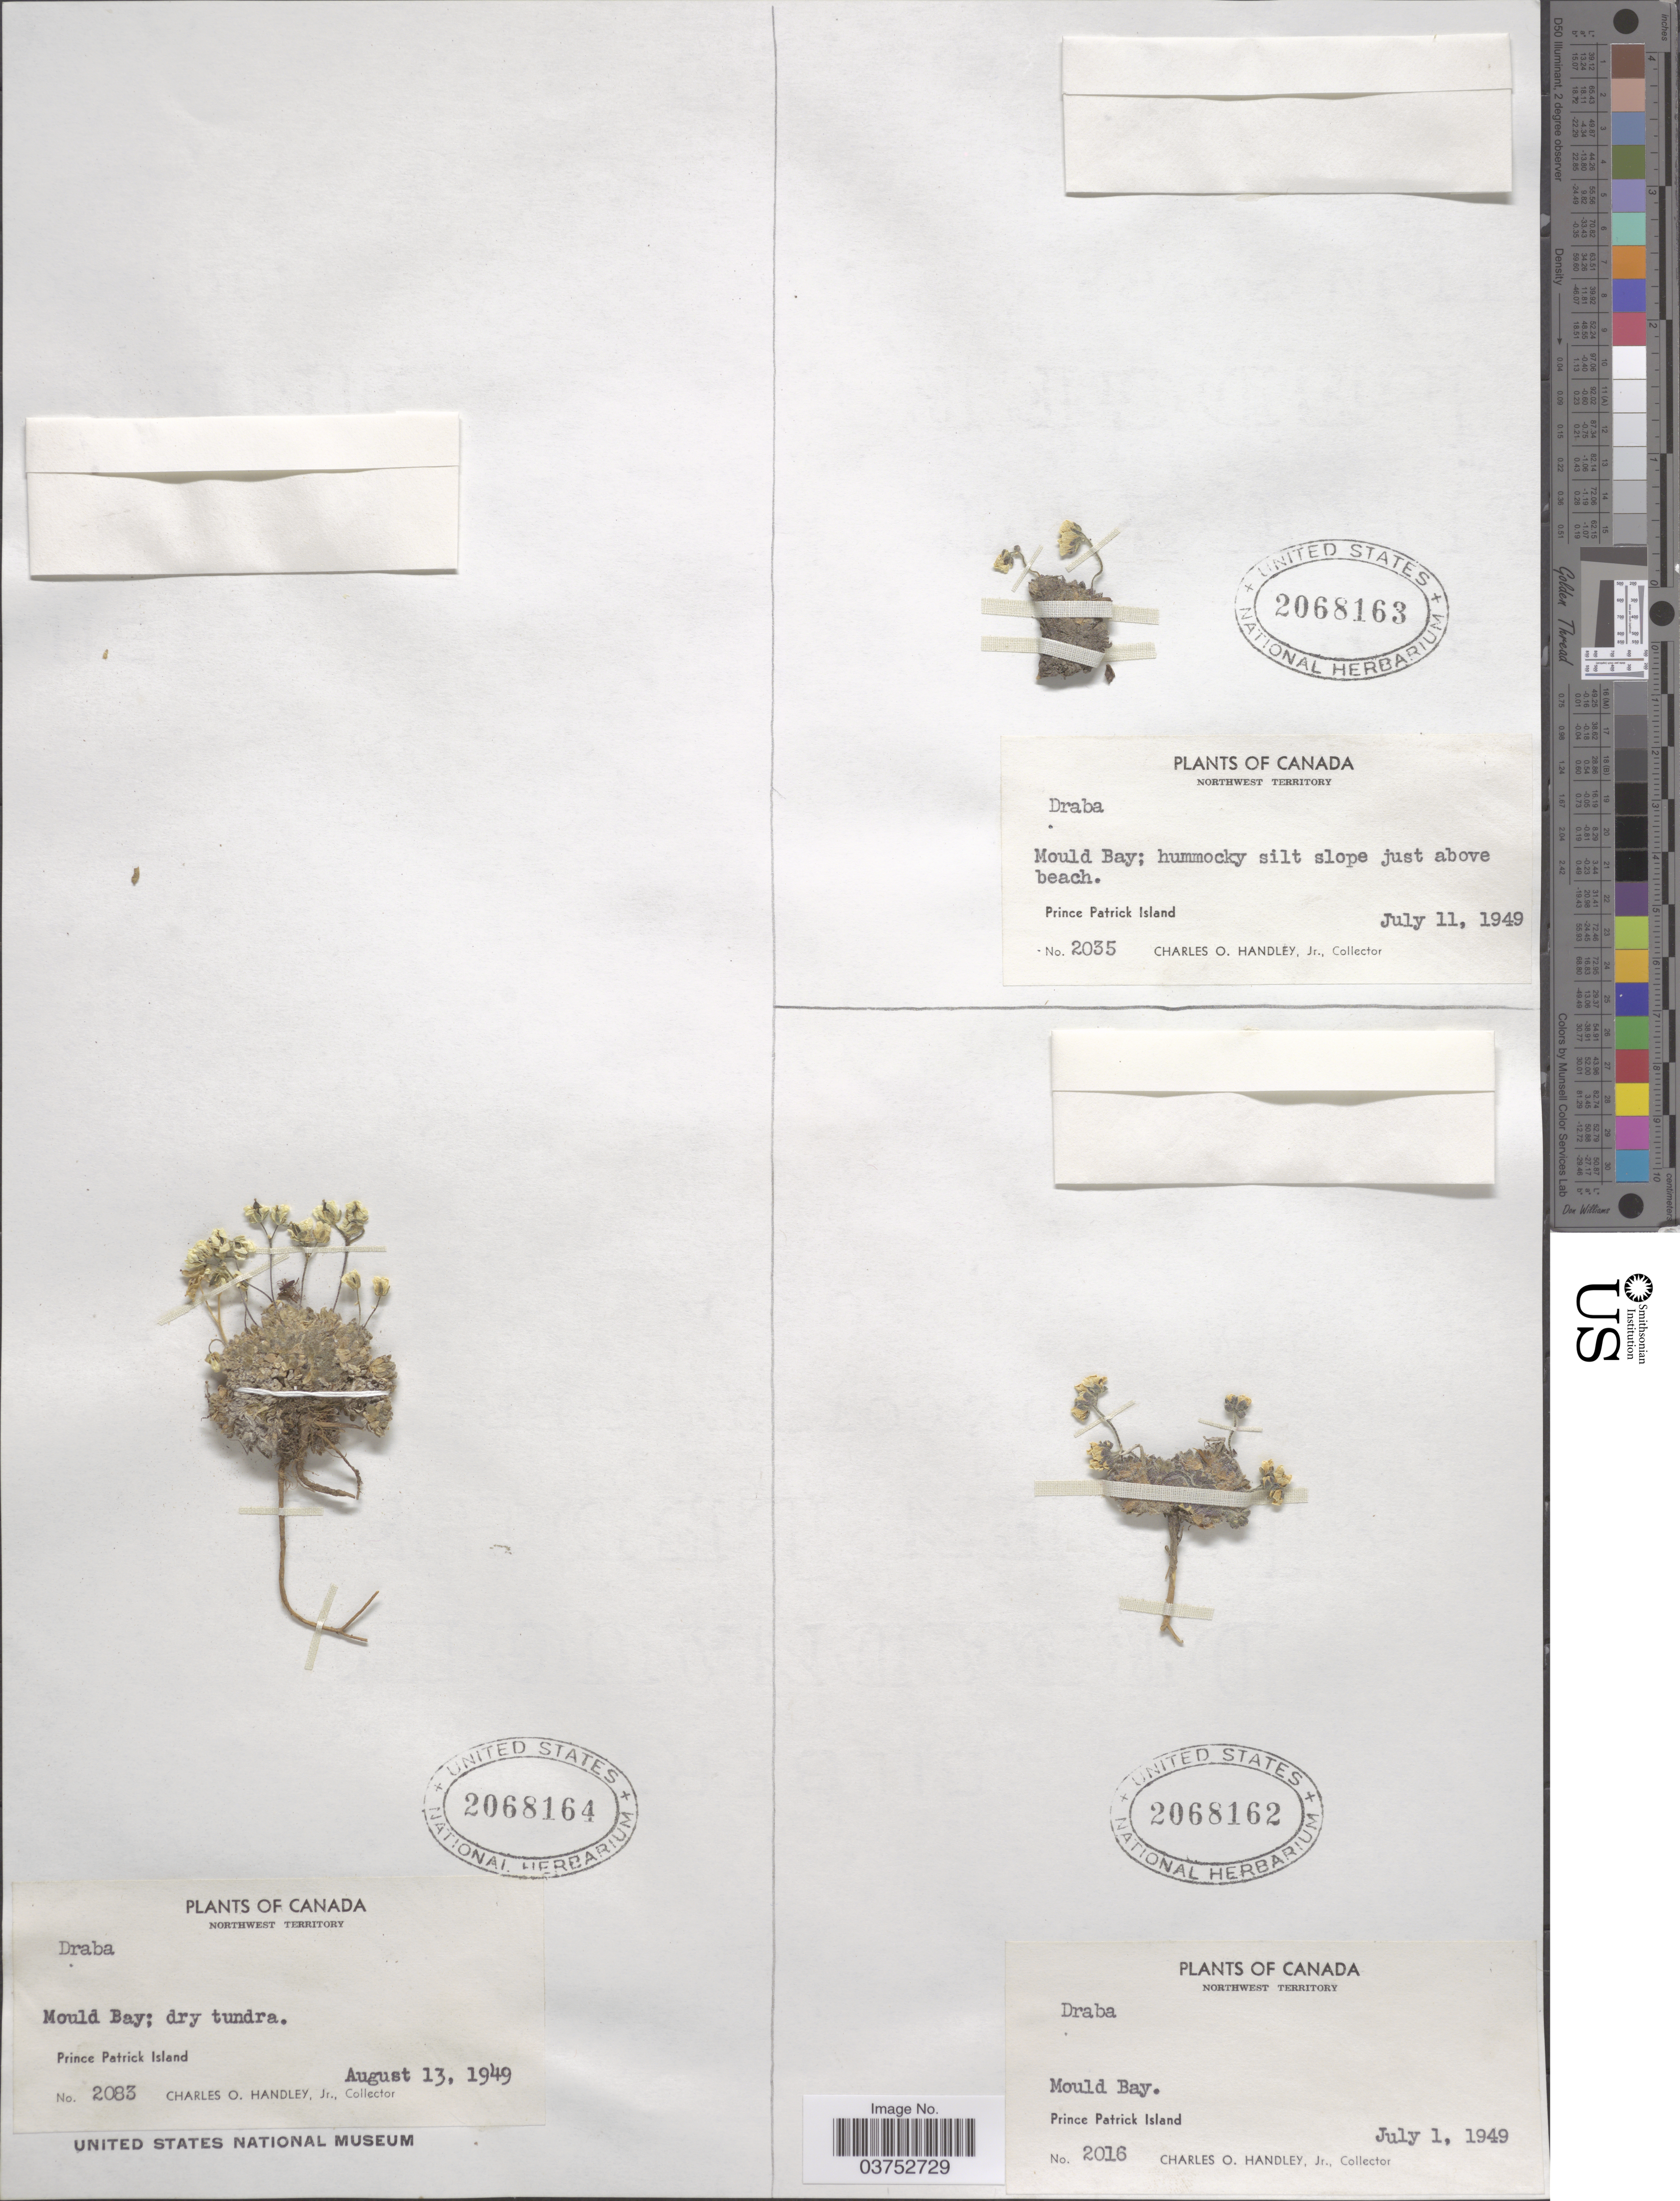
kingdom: Plantae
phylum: Tracheophyta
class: Magnoliopsida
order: Brassicales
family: Brassicaceae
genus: Draba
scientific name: Draba sp.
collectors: C. Handley Jr.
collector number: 2016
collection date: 1949-07-01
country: Canada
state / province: Northwest Territories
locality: Northwest Territory. Mould Bay. Prince Patrick Island.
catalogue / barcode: US 2068162